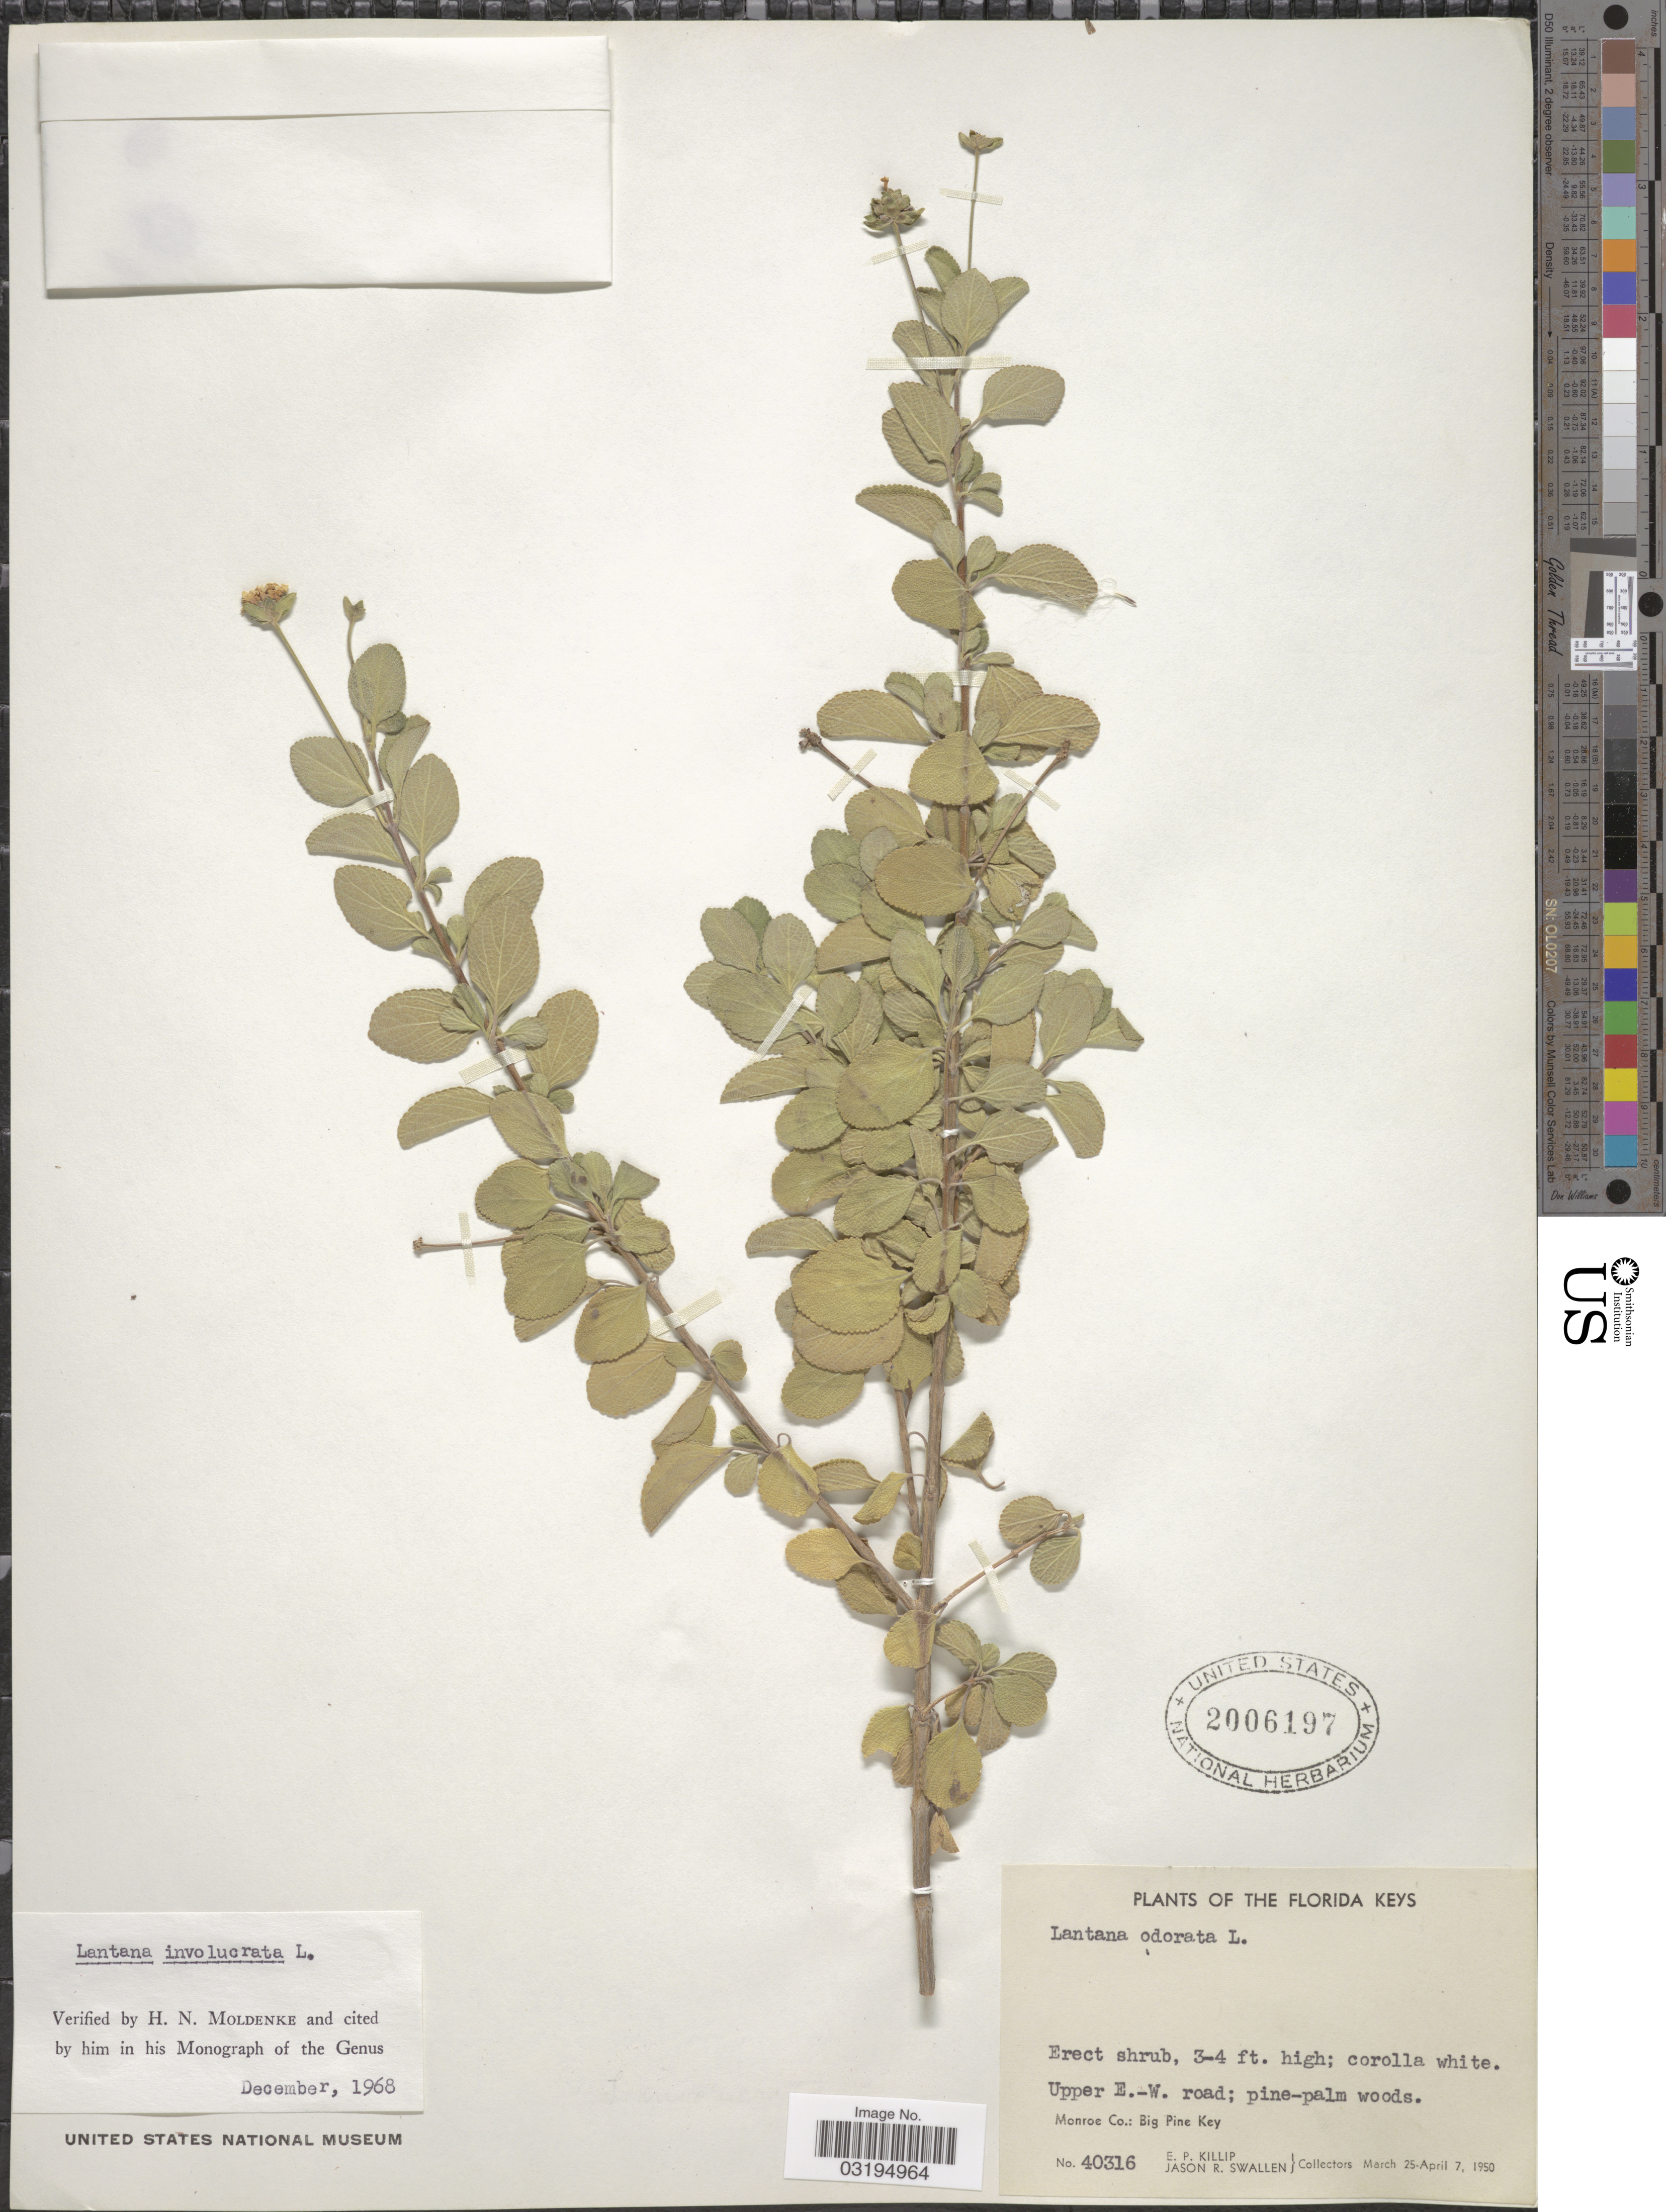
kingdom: Plantae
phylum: Tracheophyta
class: Magnoliopsida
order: Lamiales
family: Verbenaceae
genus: Lantana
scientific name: Lantana involucrata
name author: L.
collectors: E. P. Killip & J. R. Swallen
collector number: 40316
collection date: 1950-03-25/1950-04-07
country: United States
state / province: Florida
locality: The Florida Keys, Upper E.-W. road; pine-palm woods. Monroe Co.: Big Pine Key.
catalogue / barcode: US 2006197